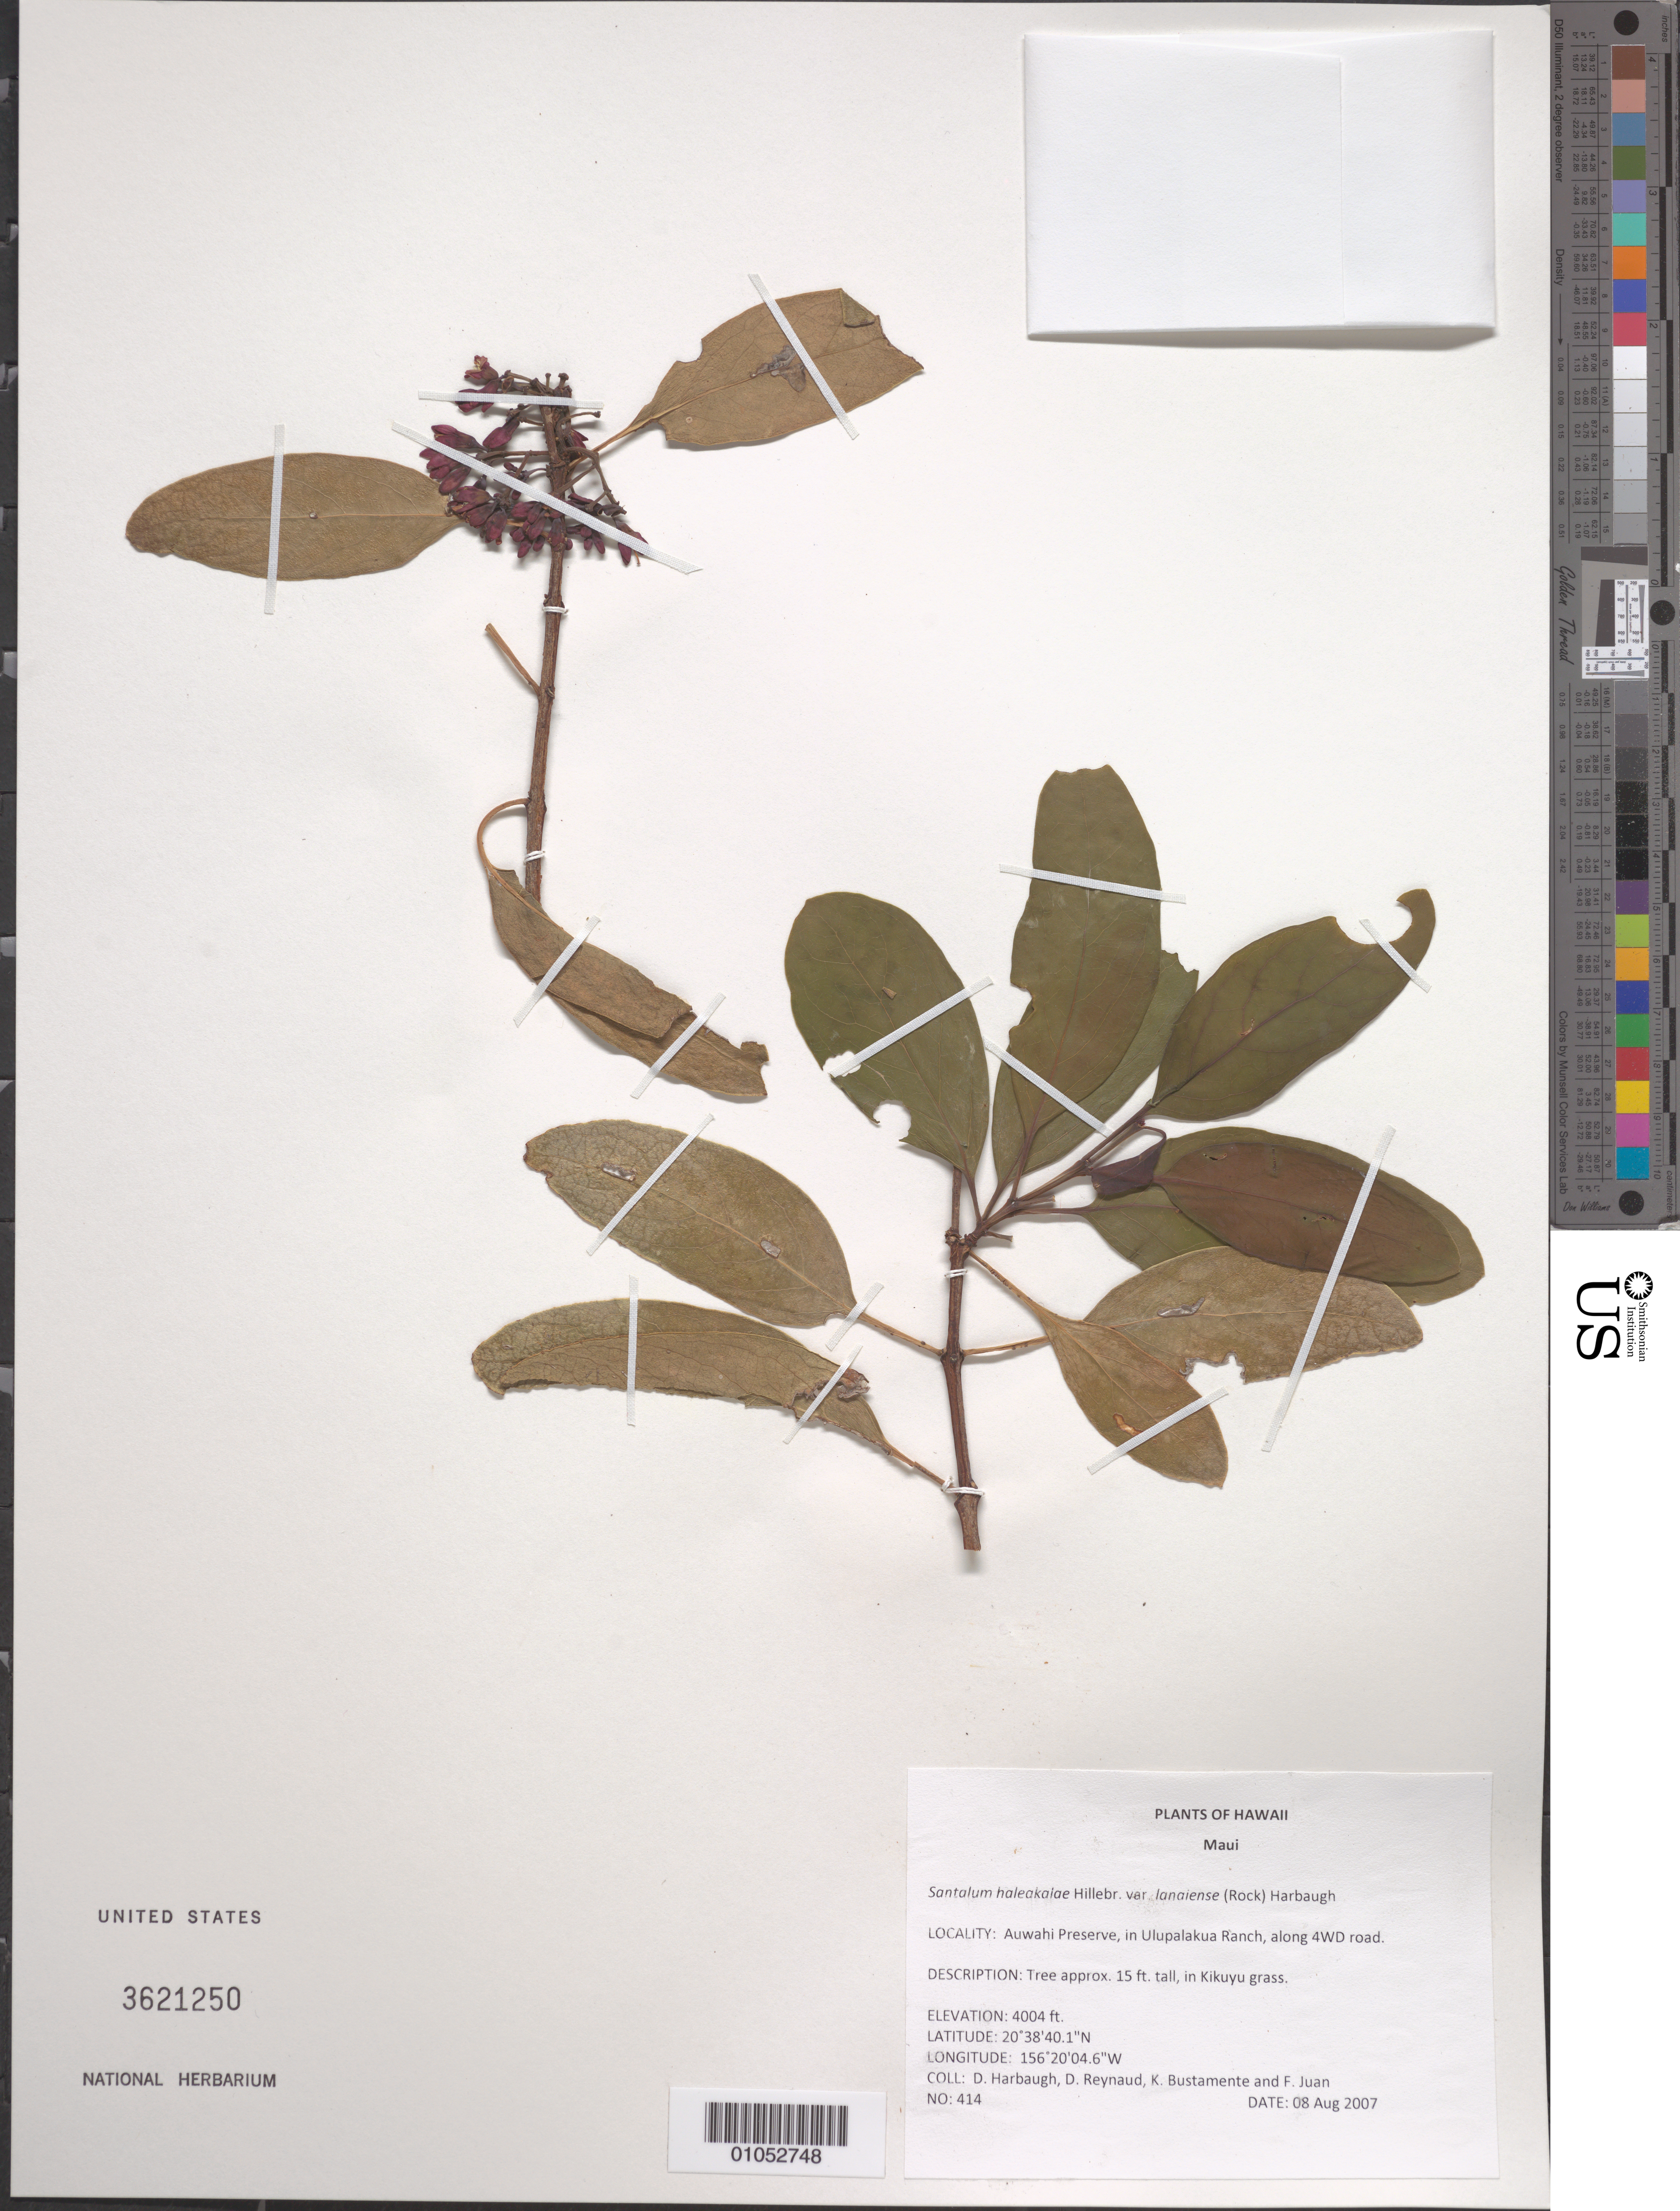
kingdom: Plantae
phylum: Tracheophyta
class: Magnoliopsida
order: Santalales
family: Santalaceae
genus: Santalum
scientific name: Santalum haleakalae var. lanaiense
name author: (Rock) Harbaugh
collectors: D. Harbaugh, D. Reynaud, K. M. Bustamente & F. Juan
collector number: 414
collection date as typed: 8 Aug 2007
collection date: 2007-08-08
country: United States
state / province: Hawaii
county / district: Maui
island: Maui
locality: Auwahi Preserve, in Ulupalakua Ranch, along 4WD road.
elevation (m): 1220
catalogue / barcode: US 3621250